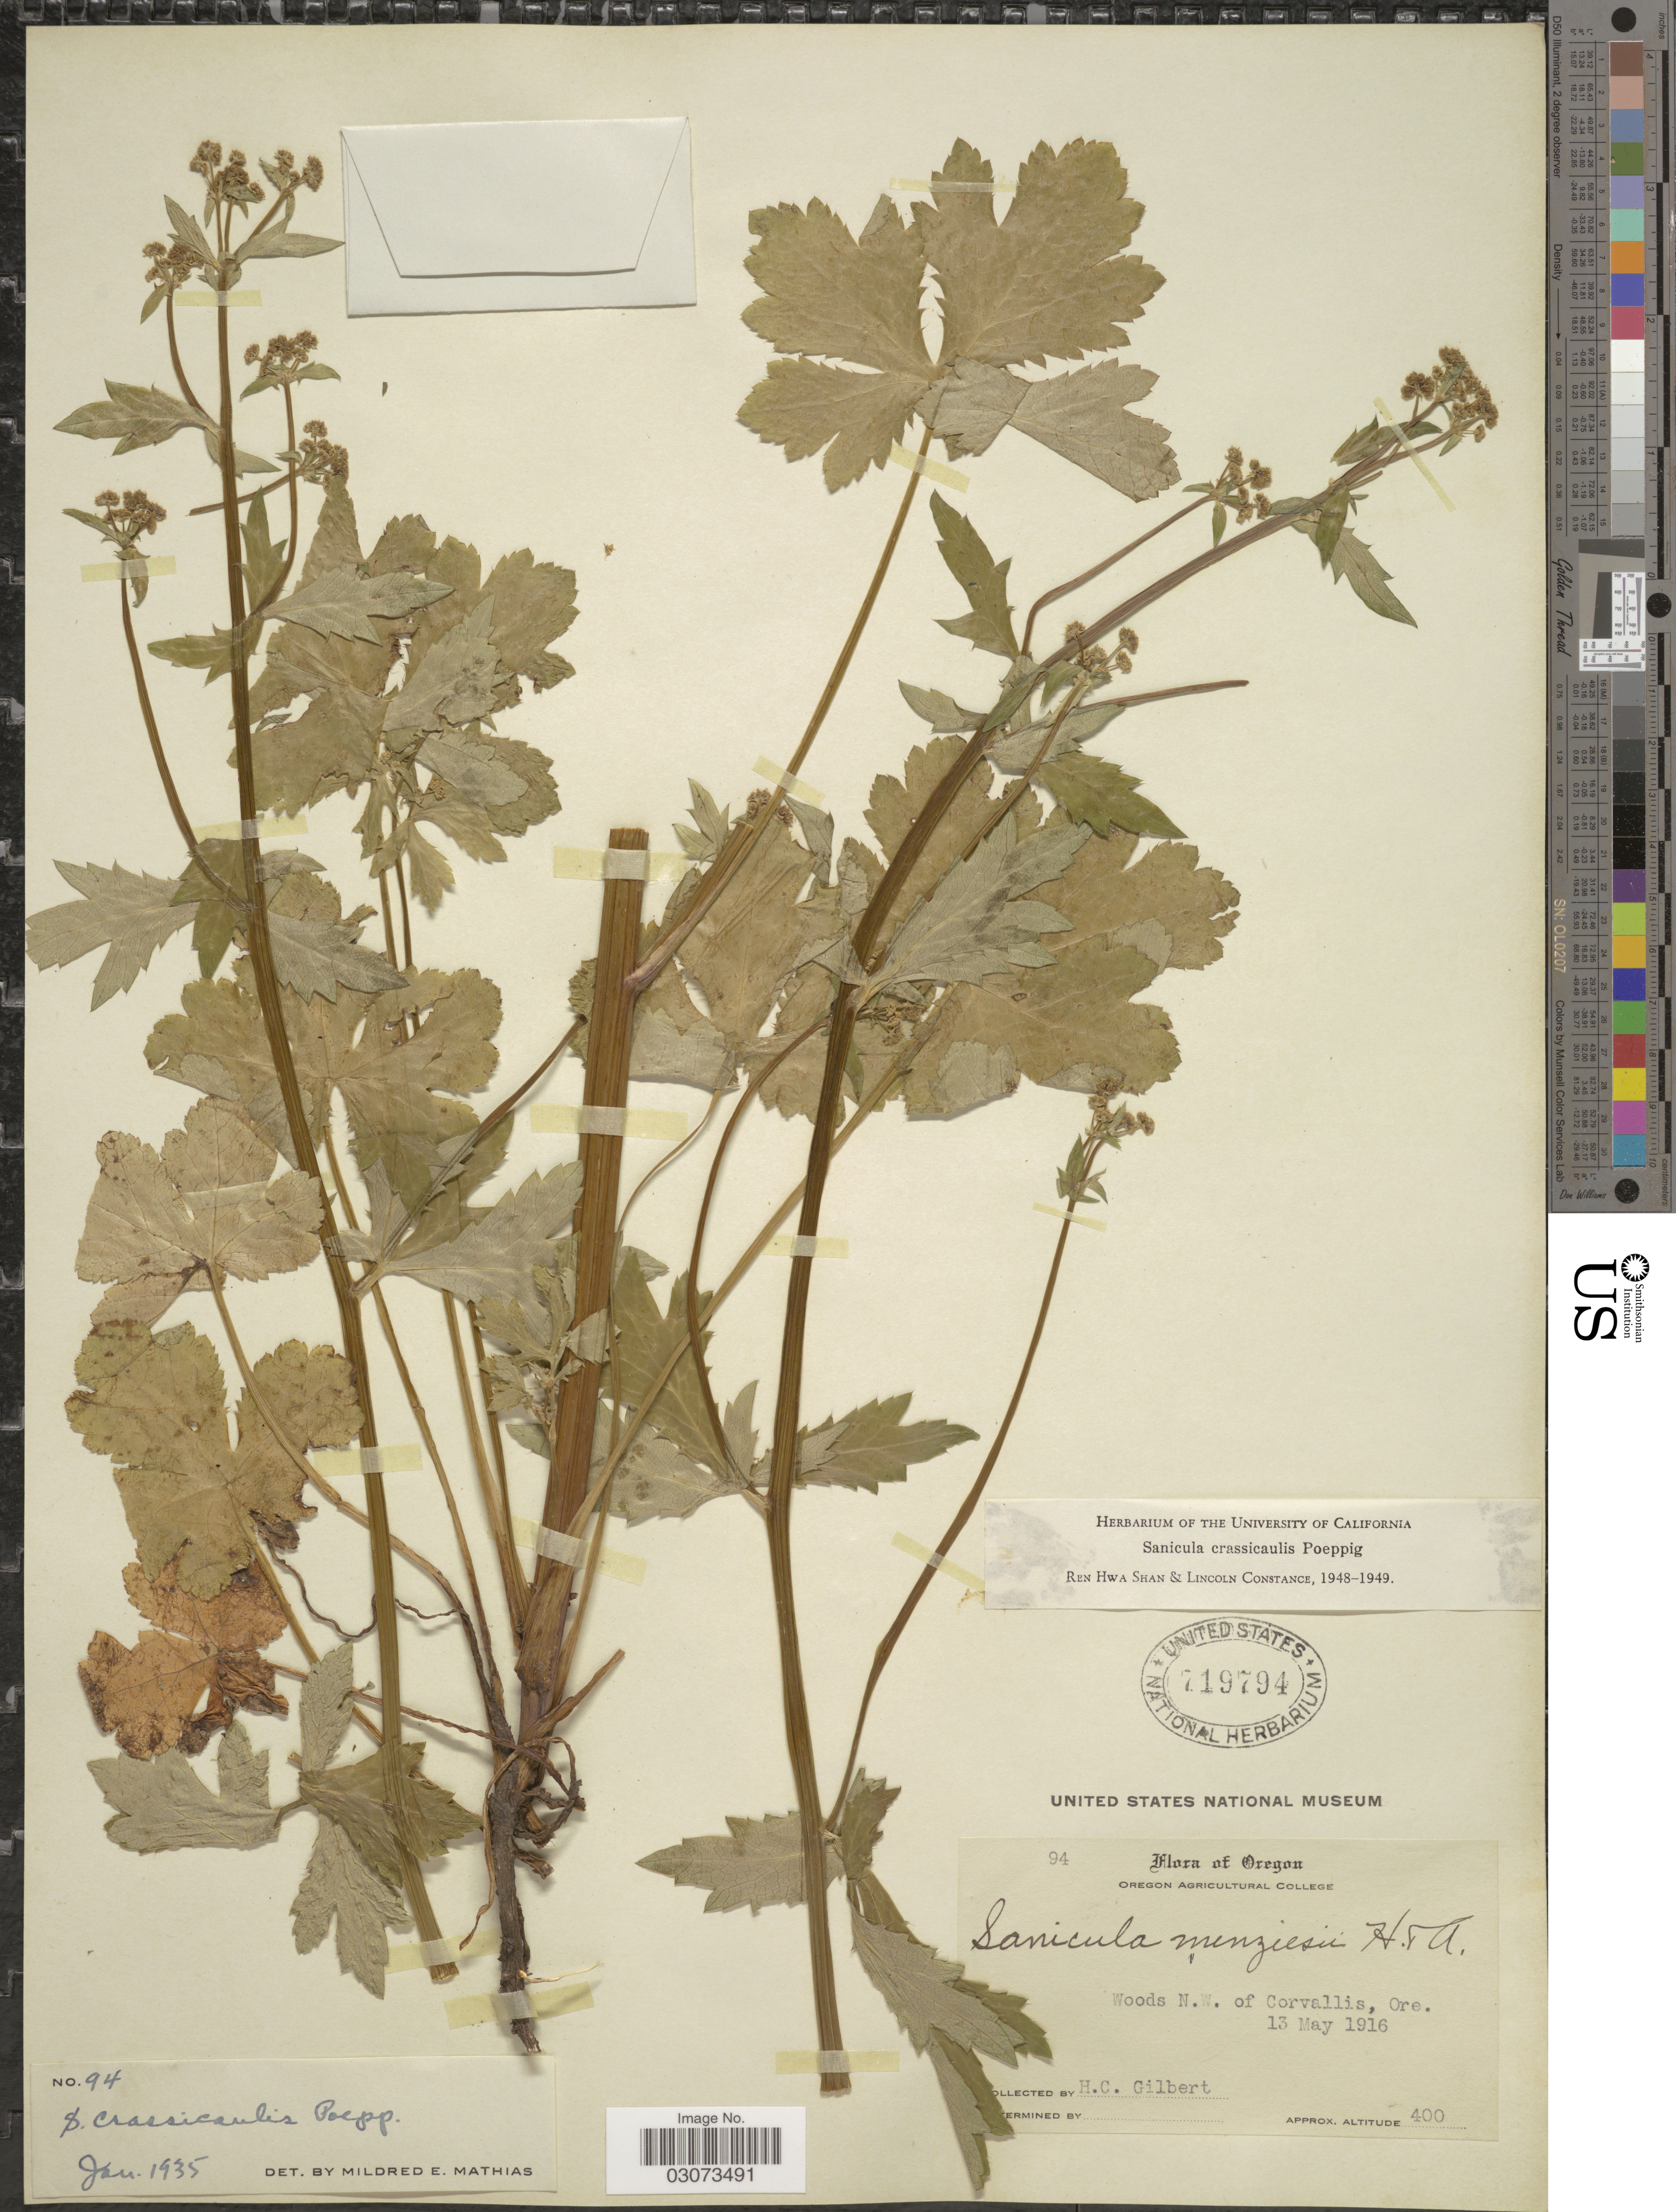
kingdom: Plantae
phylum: Tracheophyta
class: Magnoliopsida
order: Apiales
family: Apiaceae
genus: Sanicula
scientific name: Sanicula crassicaulis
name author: Poepp. ex DC.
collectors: H. Gilbert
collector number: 94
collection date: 1916-05-13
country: United States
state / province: Oregon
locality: Woods N.W. of Corvallis.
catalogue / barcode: US 719794